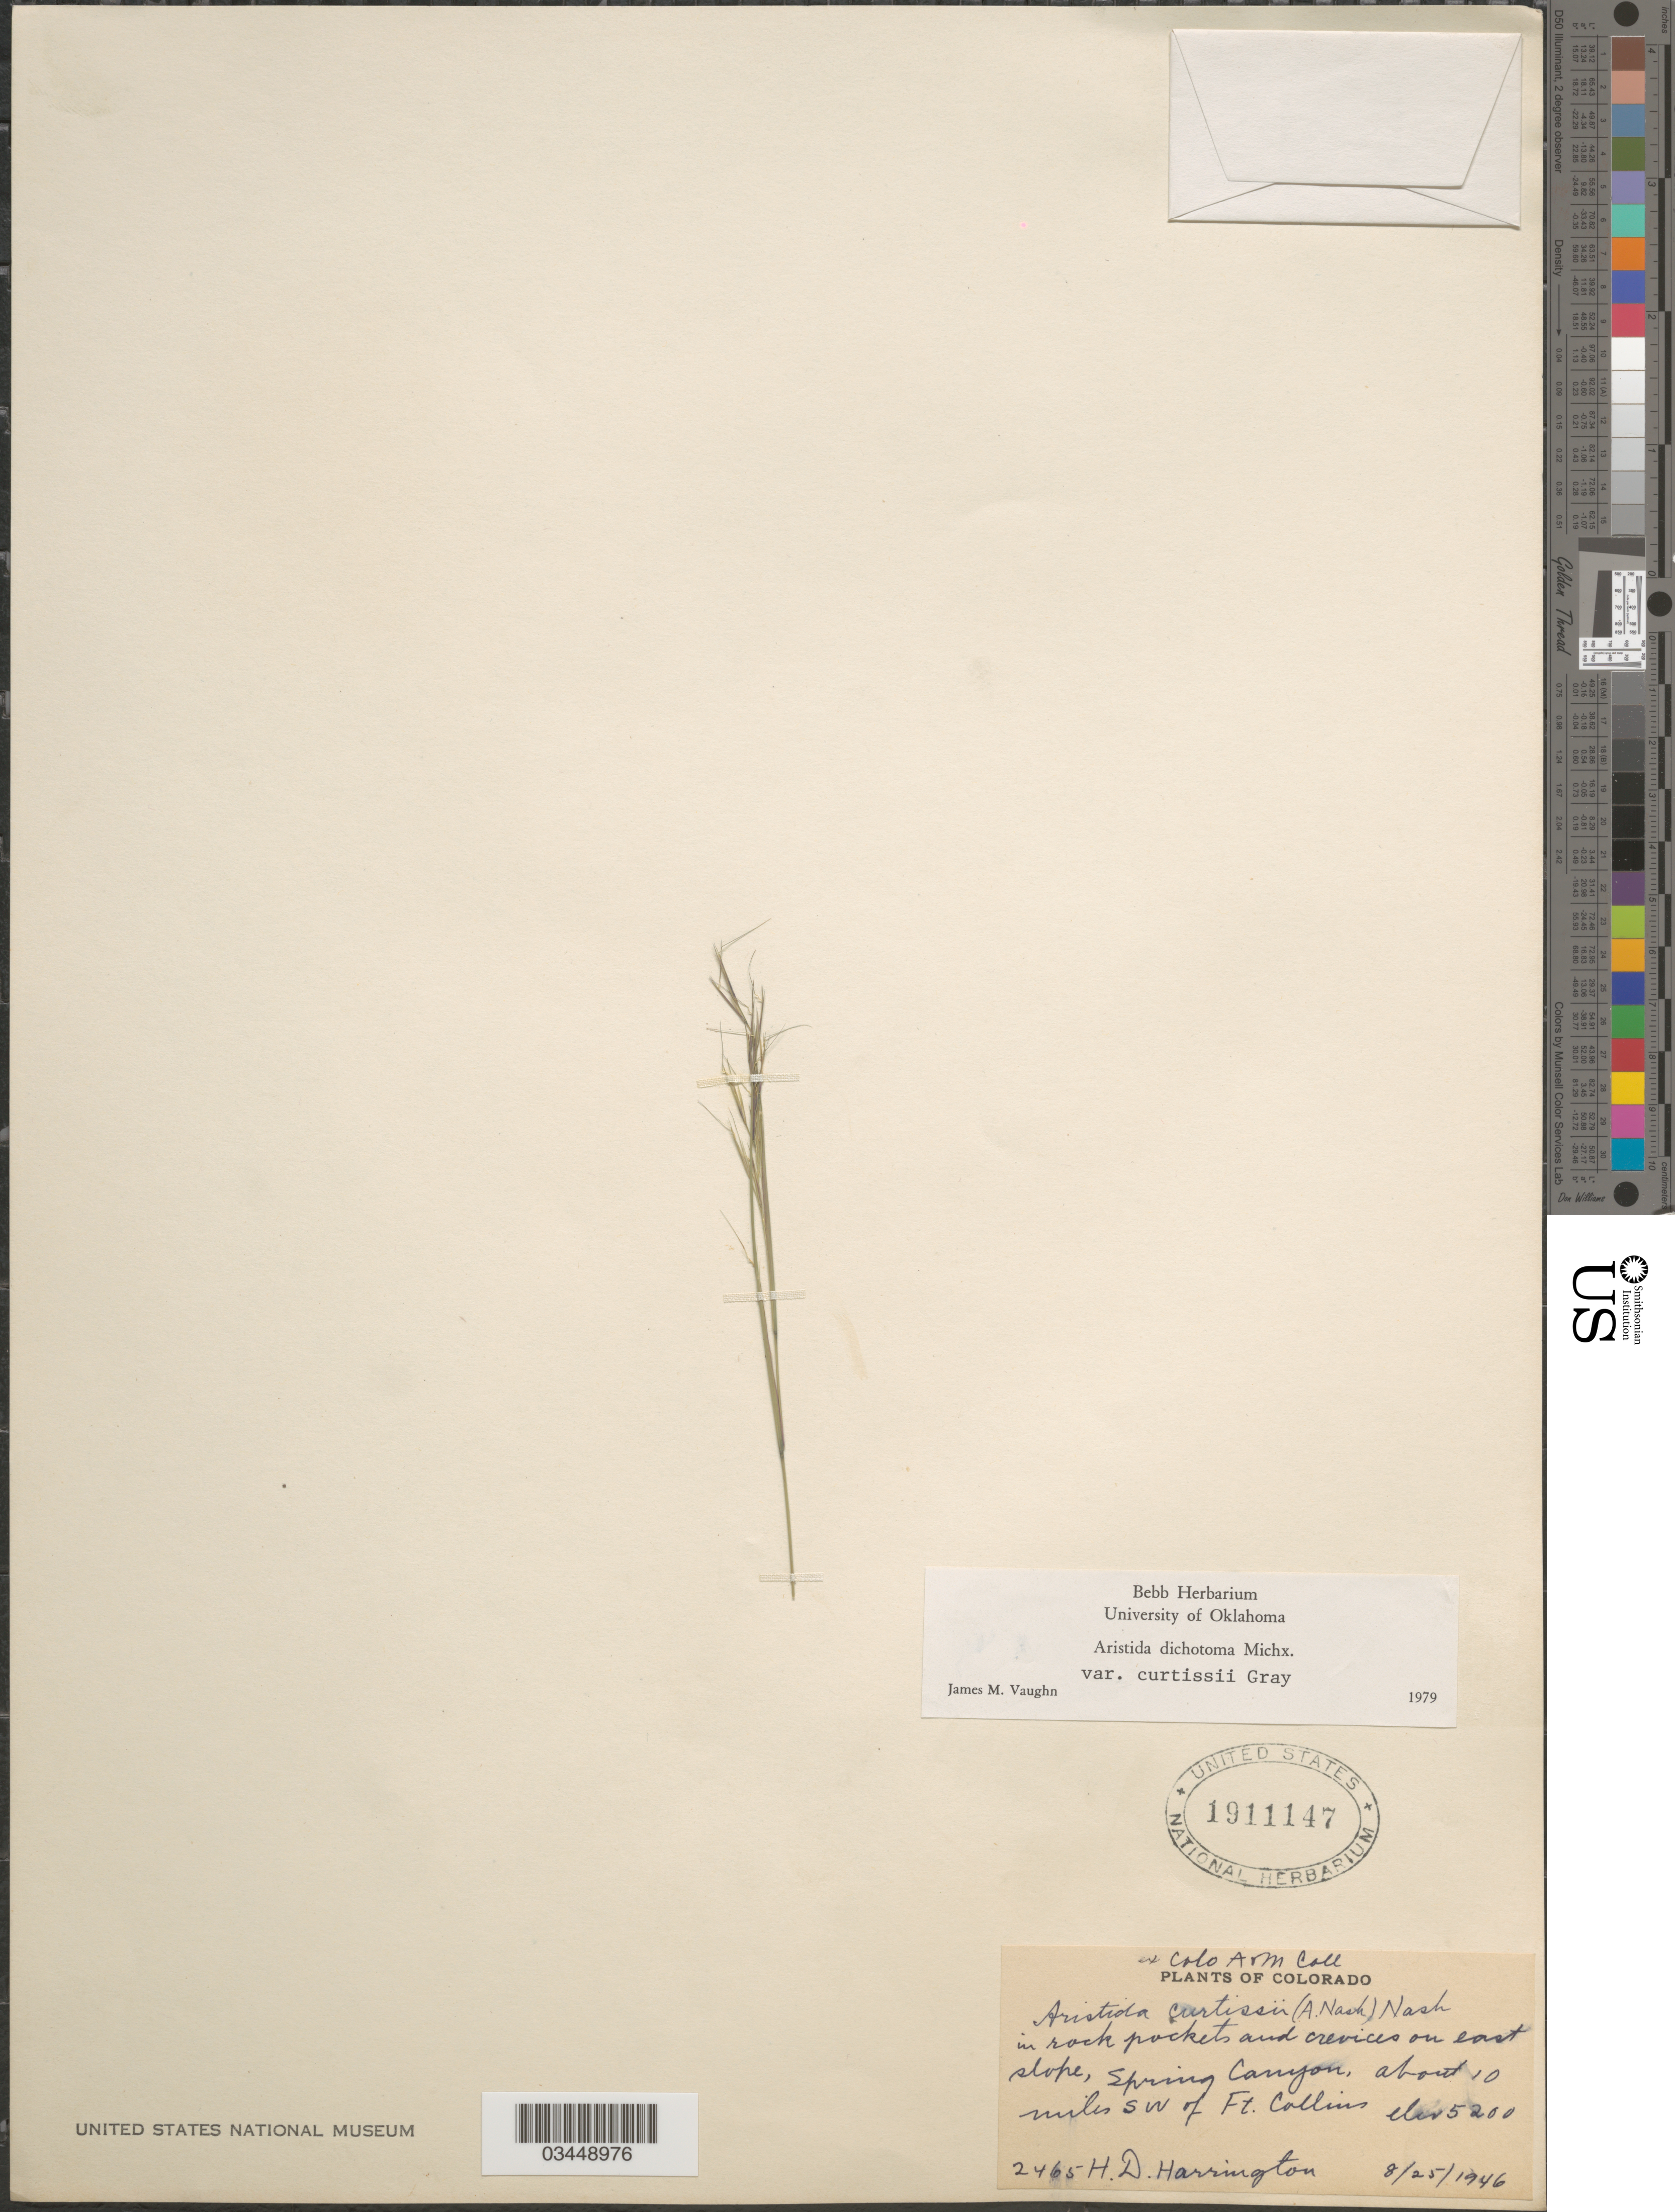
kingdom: Plantae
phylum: Tracheophyta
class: Liliopsida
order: Poales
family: Poaceae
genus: Aristida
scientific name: Aristida dichotoma var. curtisii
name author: A. Gray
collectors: H. Harrington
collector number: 2465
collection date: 1946-08-25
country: United States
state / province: Colorado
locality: In rock pockets and crevices on east slope, Spring Canyon, about 10 miles SW of Ft. Collins.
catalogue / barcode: US 1911147